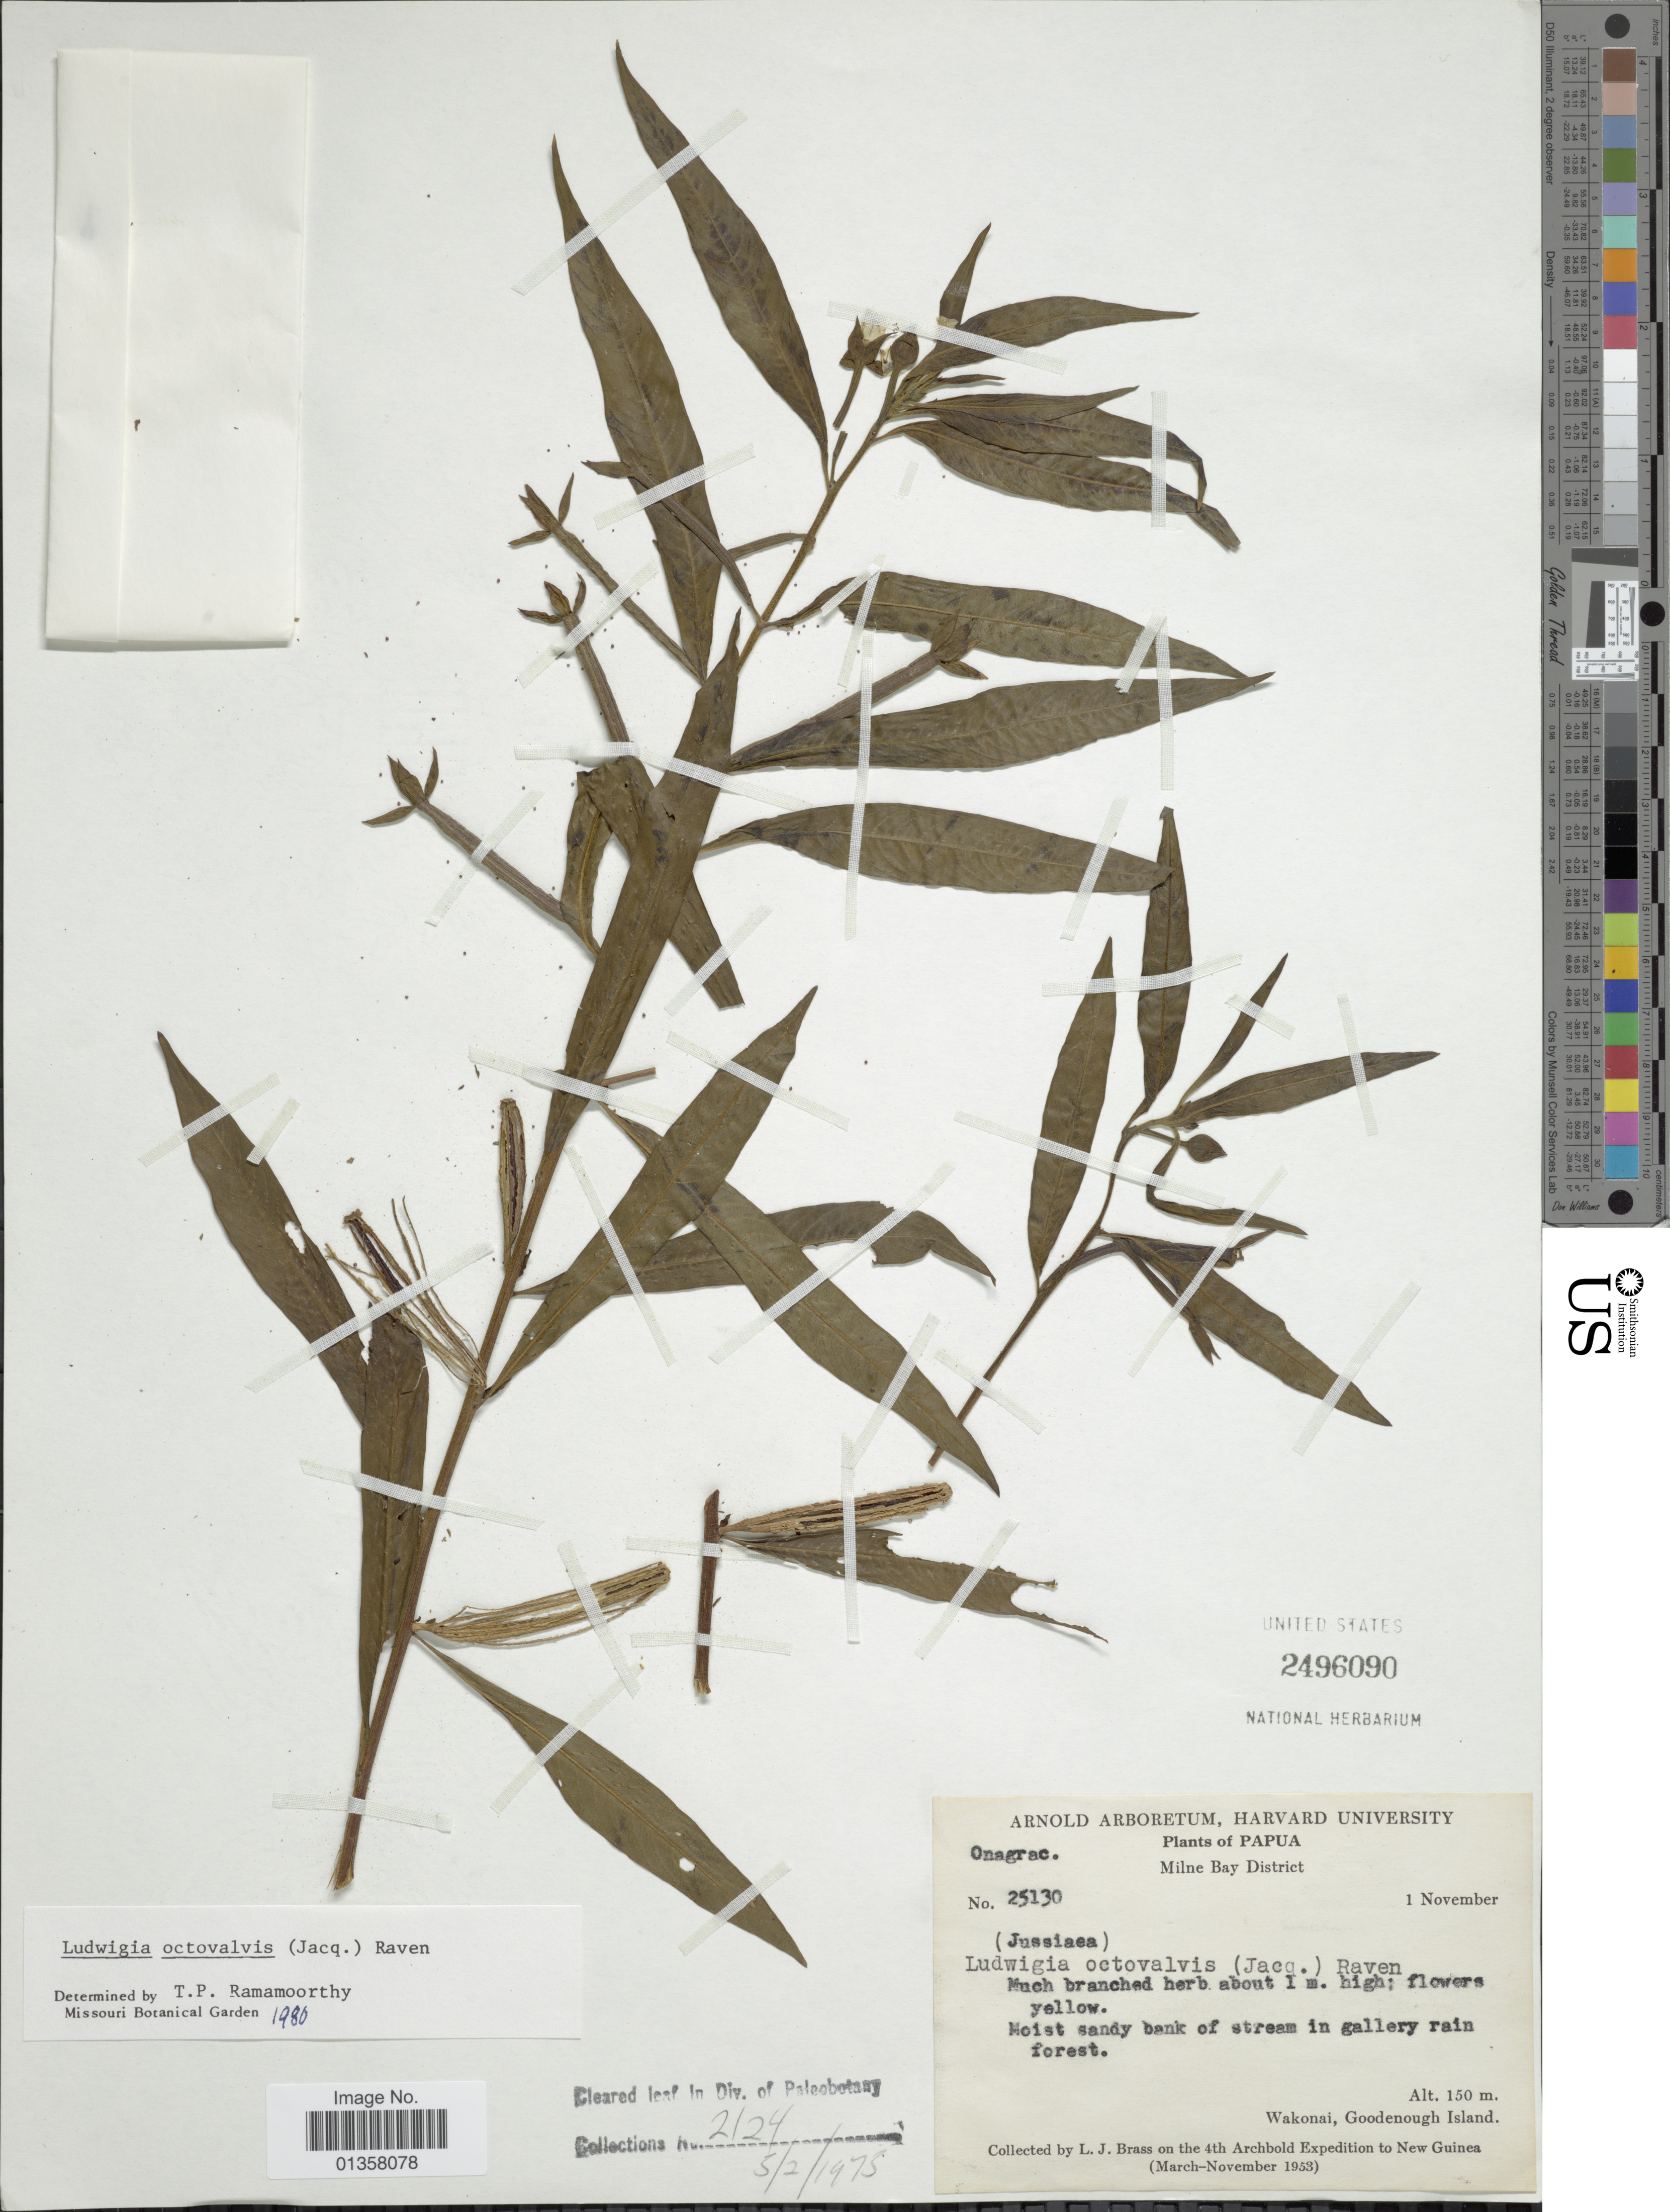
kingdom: Plantae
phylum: Tracheophyta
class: Magnoliopsida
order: Myrtales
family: Onagraceae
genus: Ludwigia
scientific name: Ludwigia octovalvis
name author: (Jacq.) P.H. Raven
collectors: L. J. Brass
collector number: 25130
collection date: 1953-11-01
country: Papua New Guinea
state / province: Milne Bay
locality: Wakonai, Goodenough Island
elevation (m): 150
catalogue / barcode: US 2496090